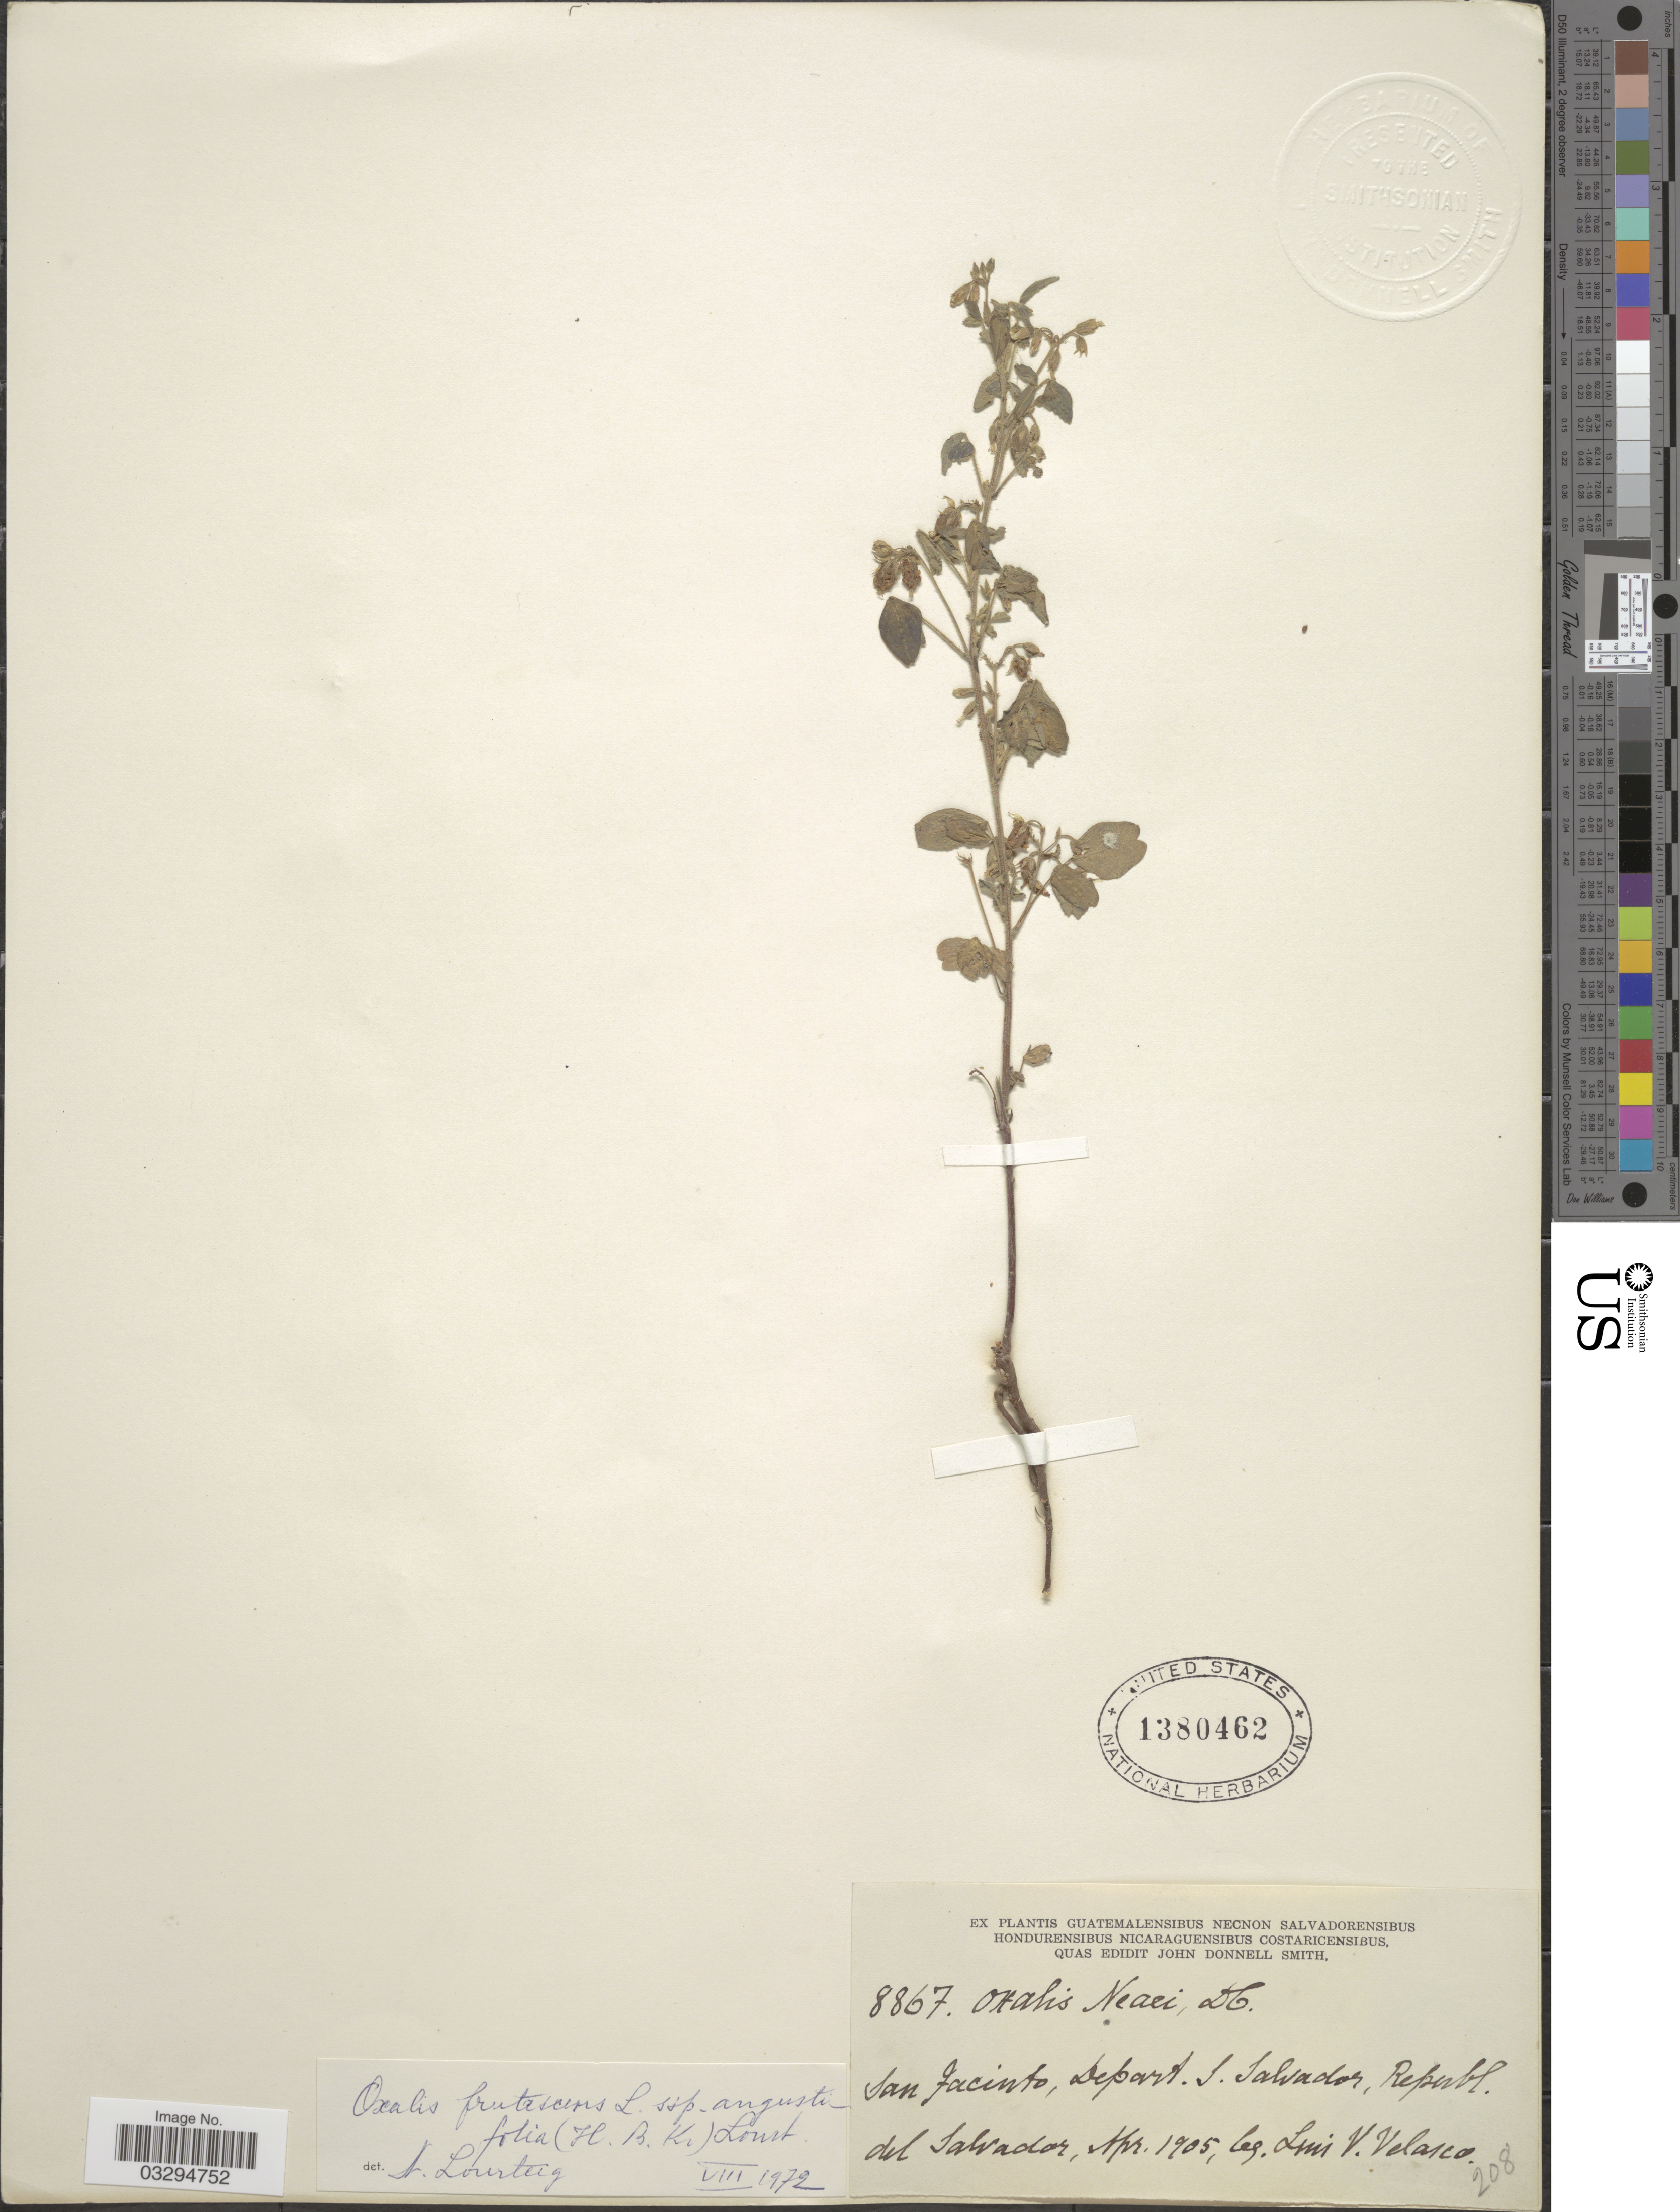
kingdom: Plantae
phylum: Tracheophyta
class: Magnoliopsida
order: Oxalidales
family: Oxalidaceae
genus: Oxalis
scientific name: Oxalis frutescens subsp. angustifolia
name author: (Kunth) Lourteig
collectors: L. Velasco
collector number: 8867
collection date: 1905-04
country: El Salvador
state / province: San Salvador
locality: San Jacinto, Depart. S. Salvador, Republ. del Salvador.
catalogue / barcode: US 1380462